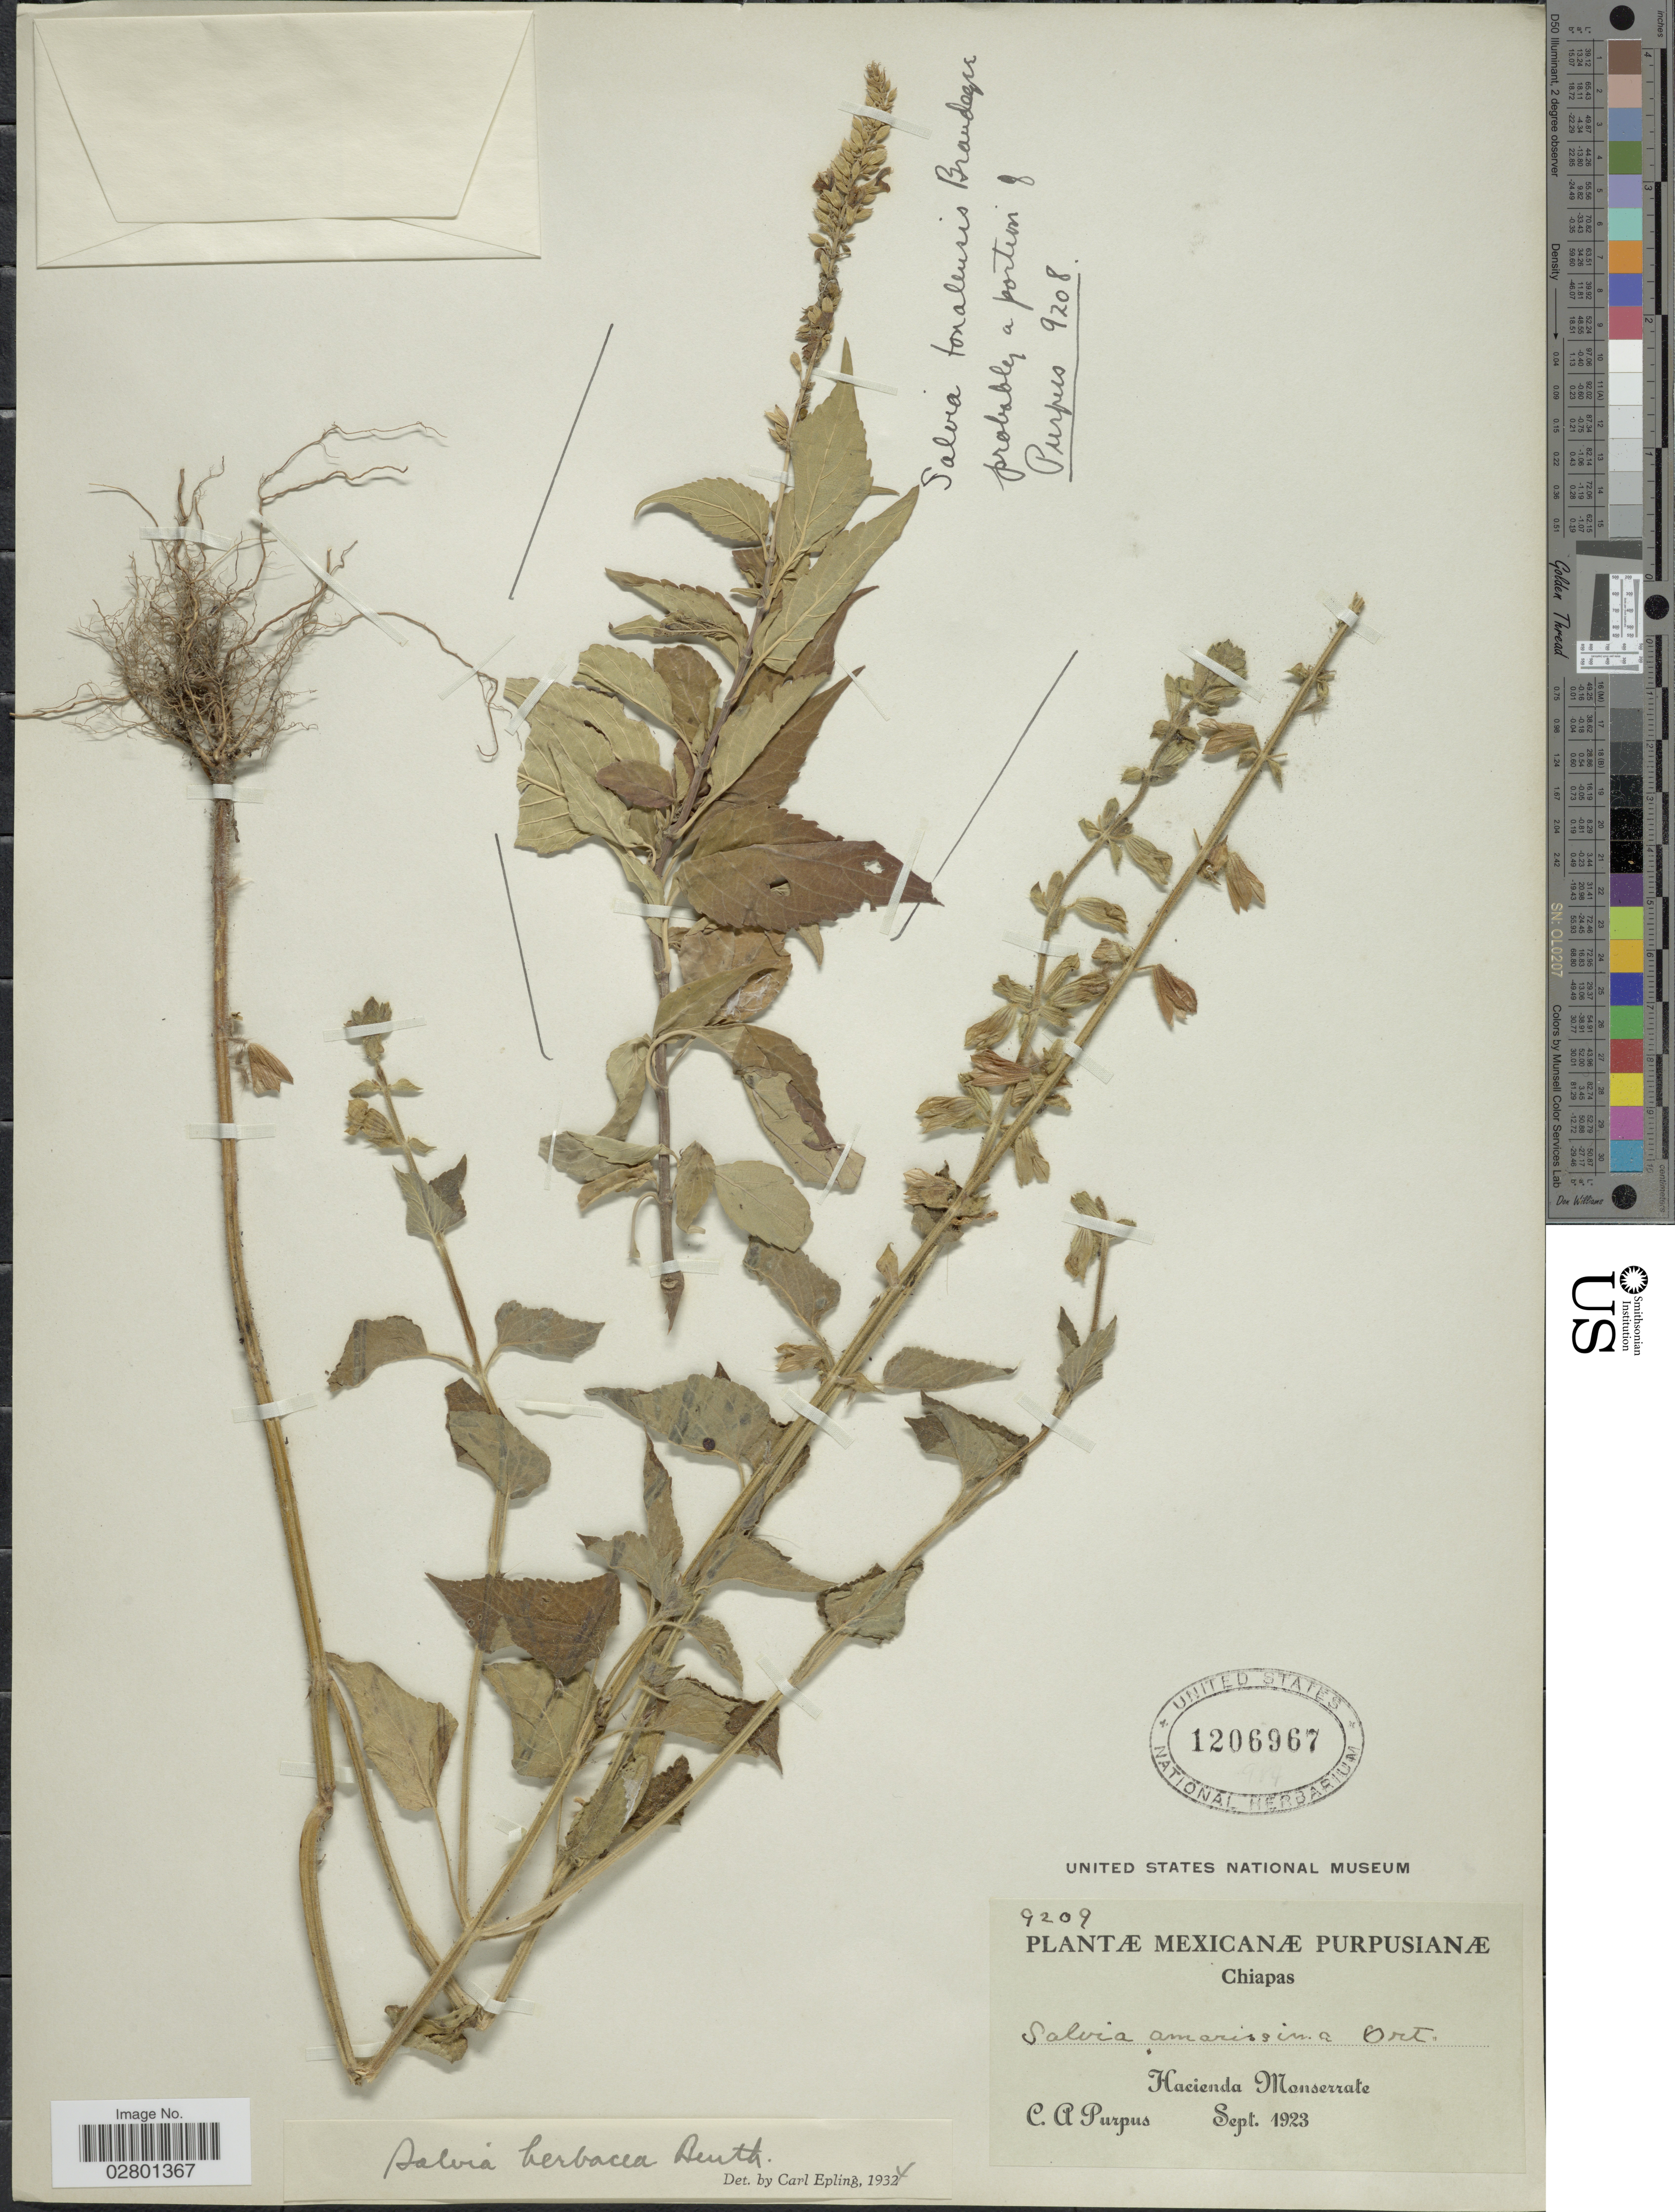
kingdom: Plantae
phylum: Tracheophyta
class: Magnoliopsida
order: Lamiales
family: Lamiaceae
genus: Salvia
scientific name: Salvia herbacea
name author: Benth.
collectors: C. A. Purpus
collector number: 9209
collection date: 1923-09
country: Mexico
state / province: Chiapas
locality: Hacienda Monserrate.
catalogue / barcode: US 1206967